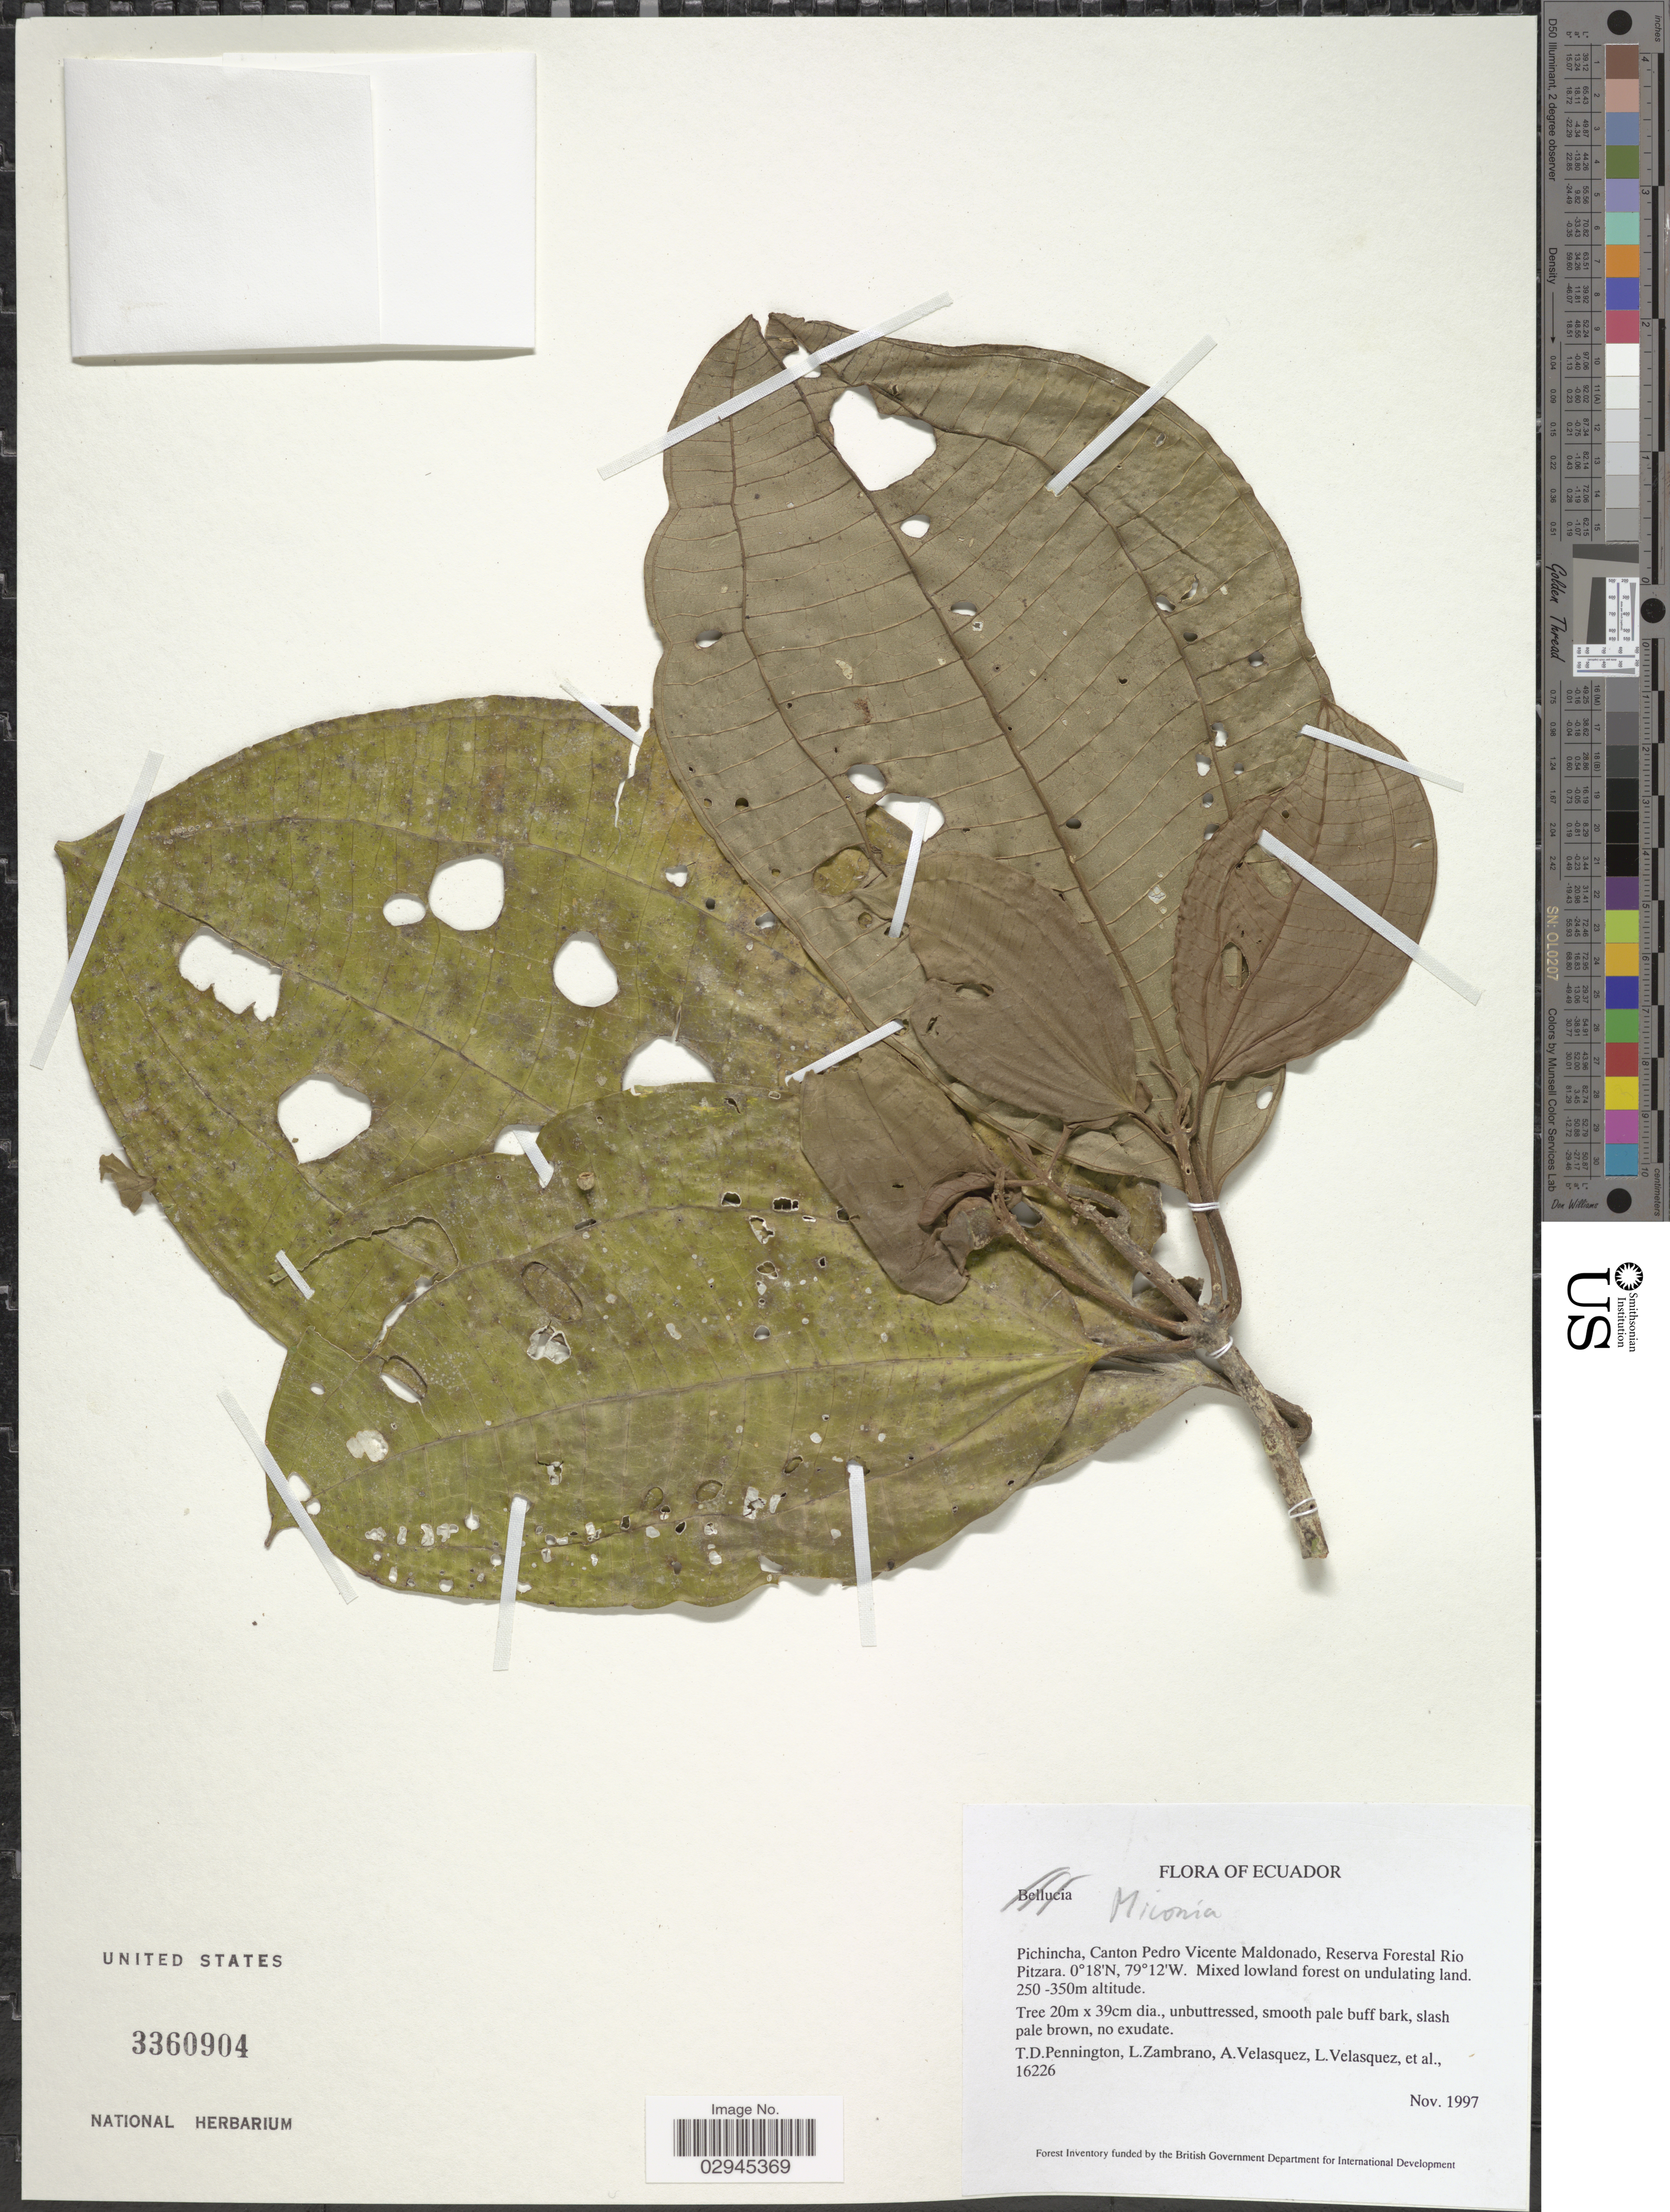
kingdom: Plantae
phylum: Tracheophyta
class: Magnoliopsida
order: Myrtales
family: Melastomataceae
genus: Miconia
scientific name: Miconia sp.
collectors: T. D. Pennington, L. Zambrano, A. Velasquez, L. Velasquez & et al.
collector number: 16226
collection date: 1997-11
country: Ecuador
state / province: Pichincha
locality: Canton Pedro Vicente Maldonado, Reserva Forestal Rio Pitzara.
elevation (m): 250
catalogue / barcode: US 3360904